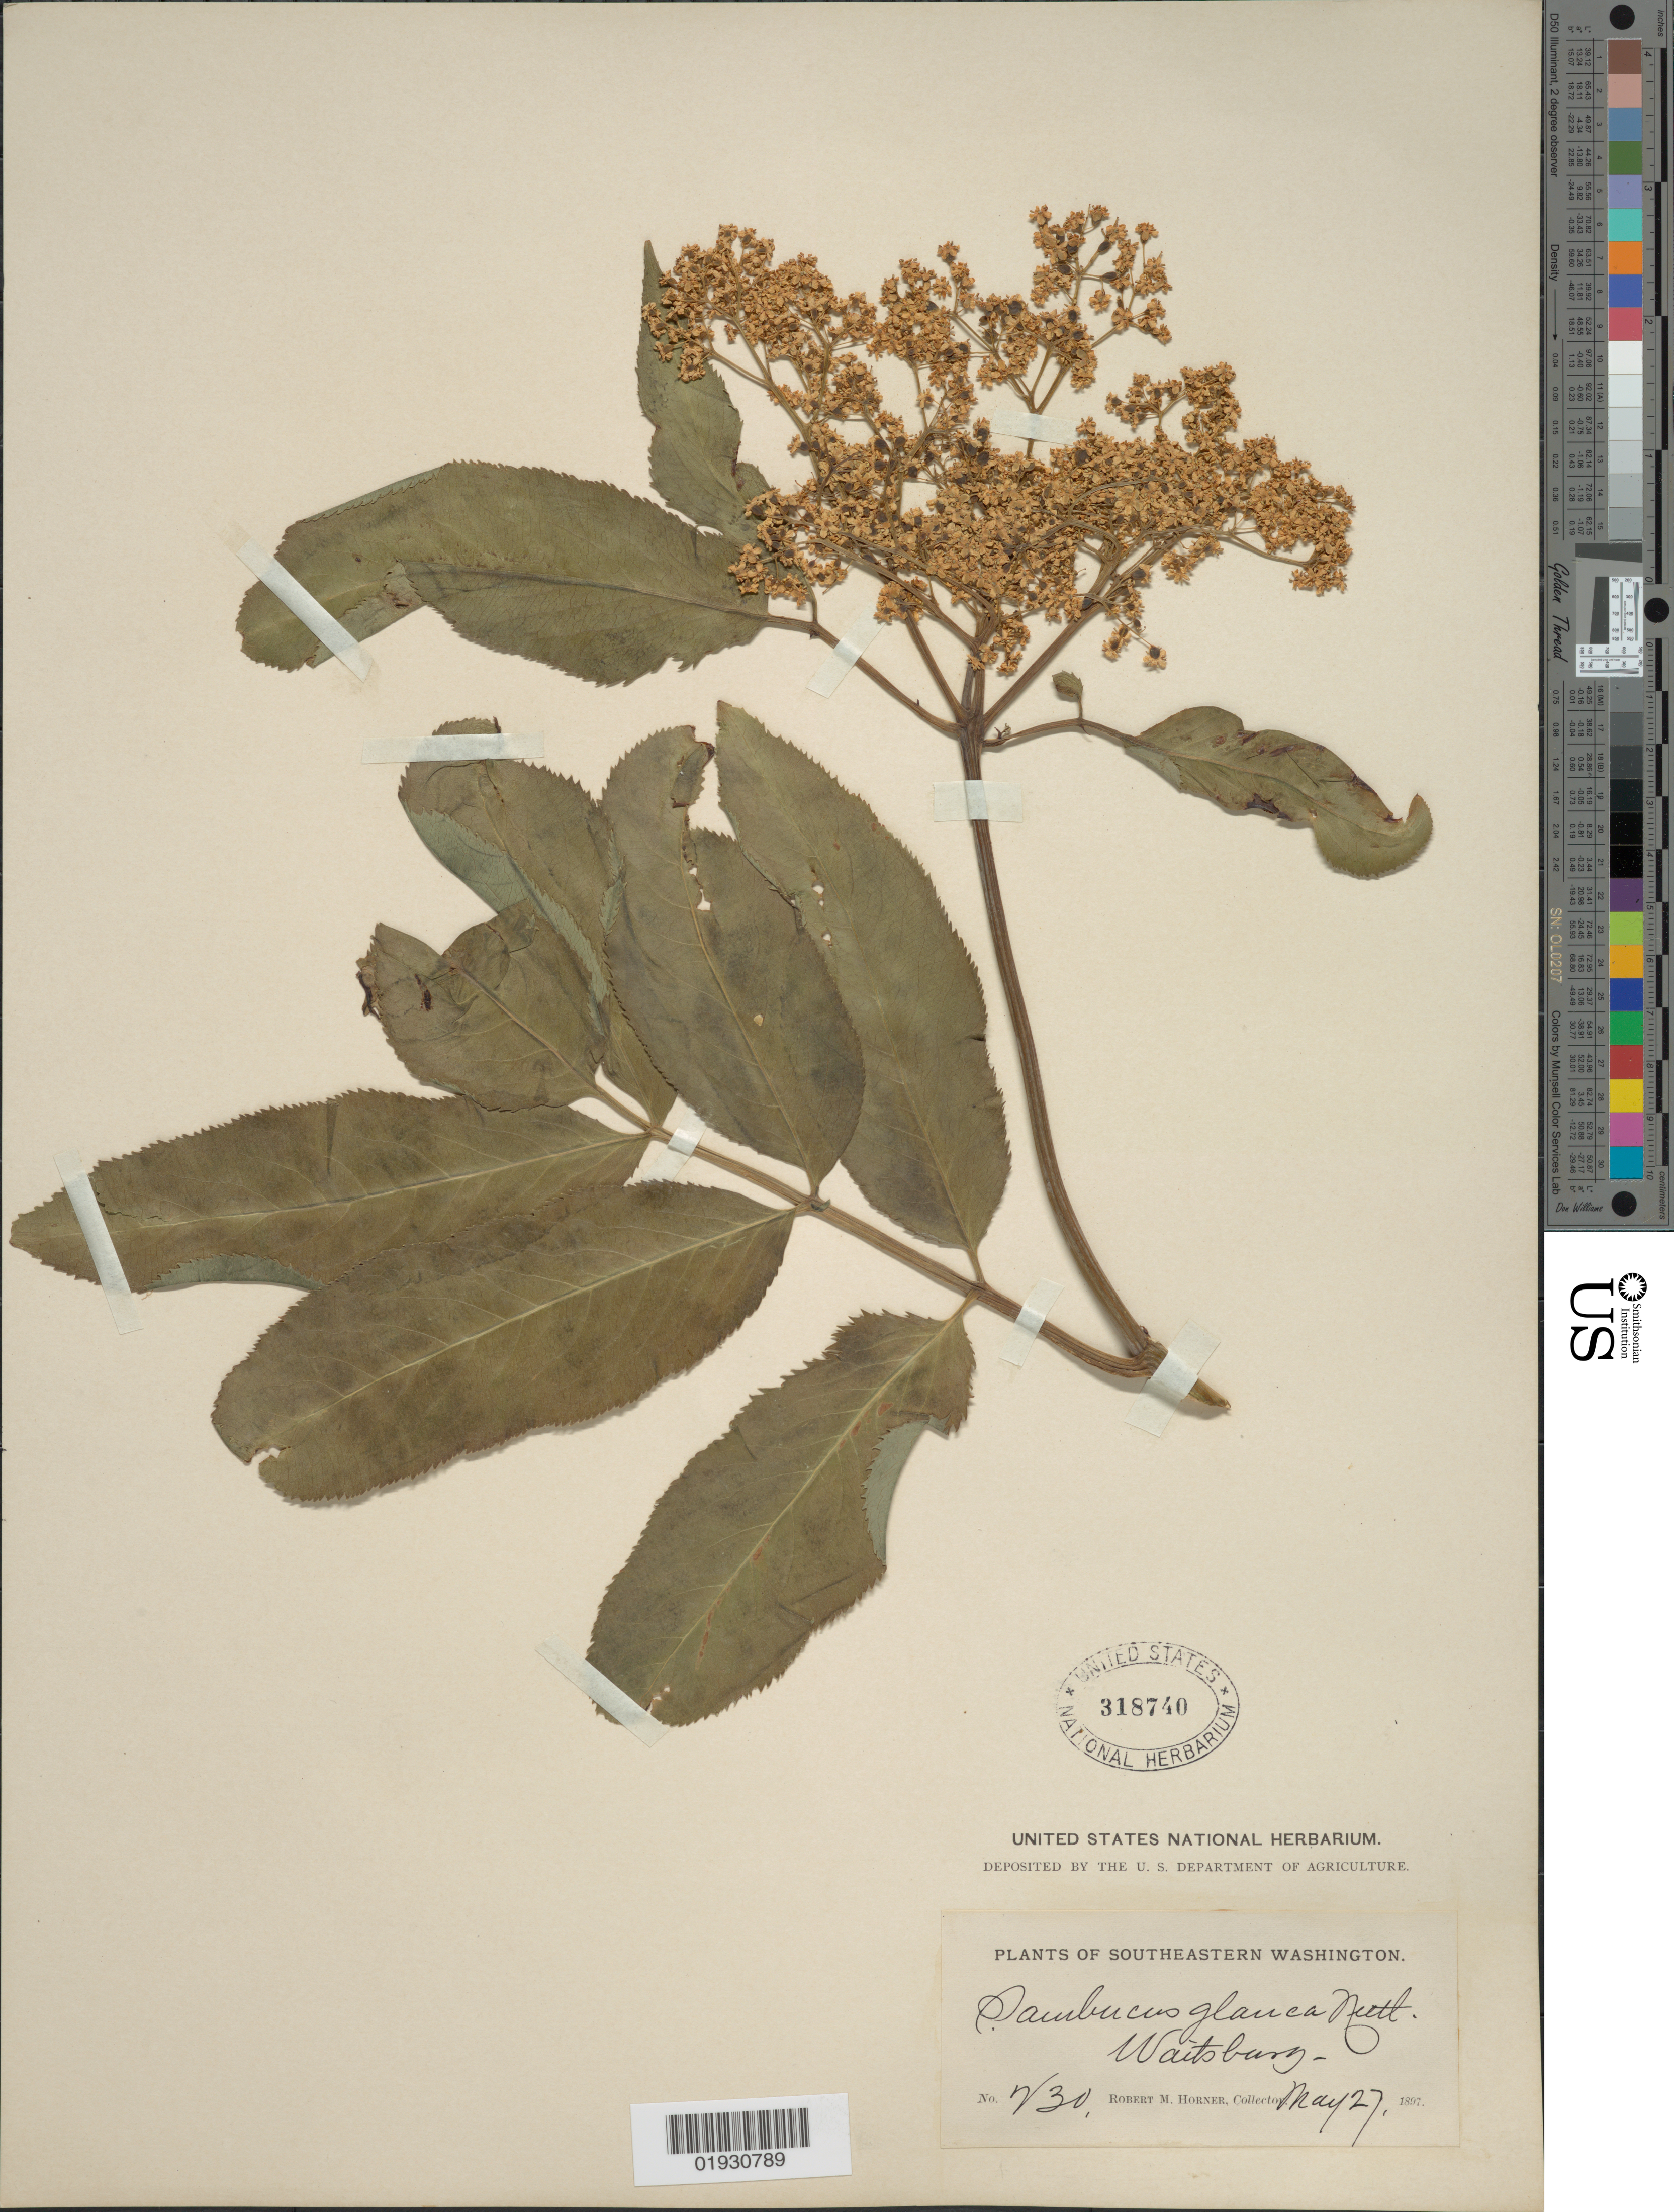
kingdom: Plantae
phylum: Tracheophyta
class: Magnoliopsida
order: Dipsacales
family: Viburnaceae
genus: Sambucus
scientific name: Sambucus cerulea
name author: Raf.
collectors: R. Horner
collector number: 230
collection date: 1897-05-27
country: United States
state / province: Washington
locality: Southeastern Washington, Waitsburg.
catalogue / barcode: US 318740